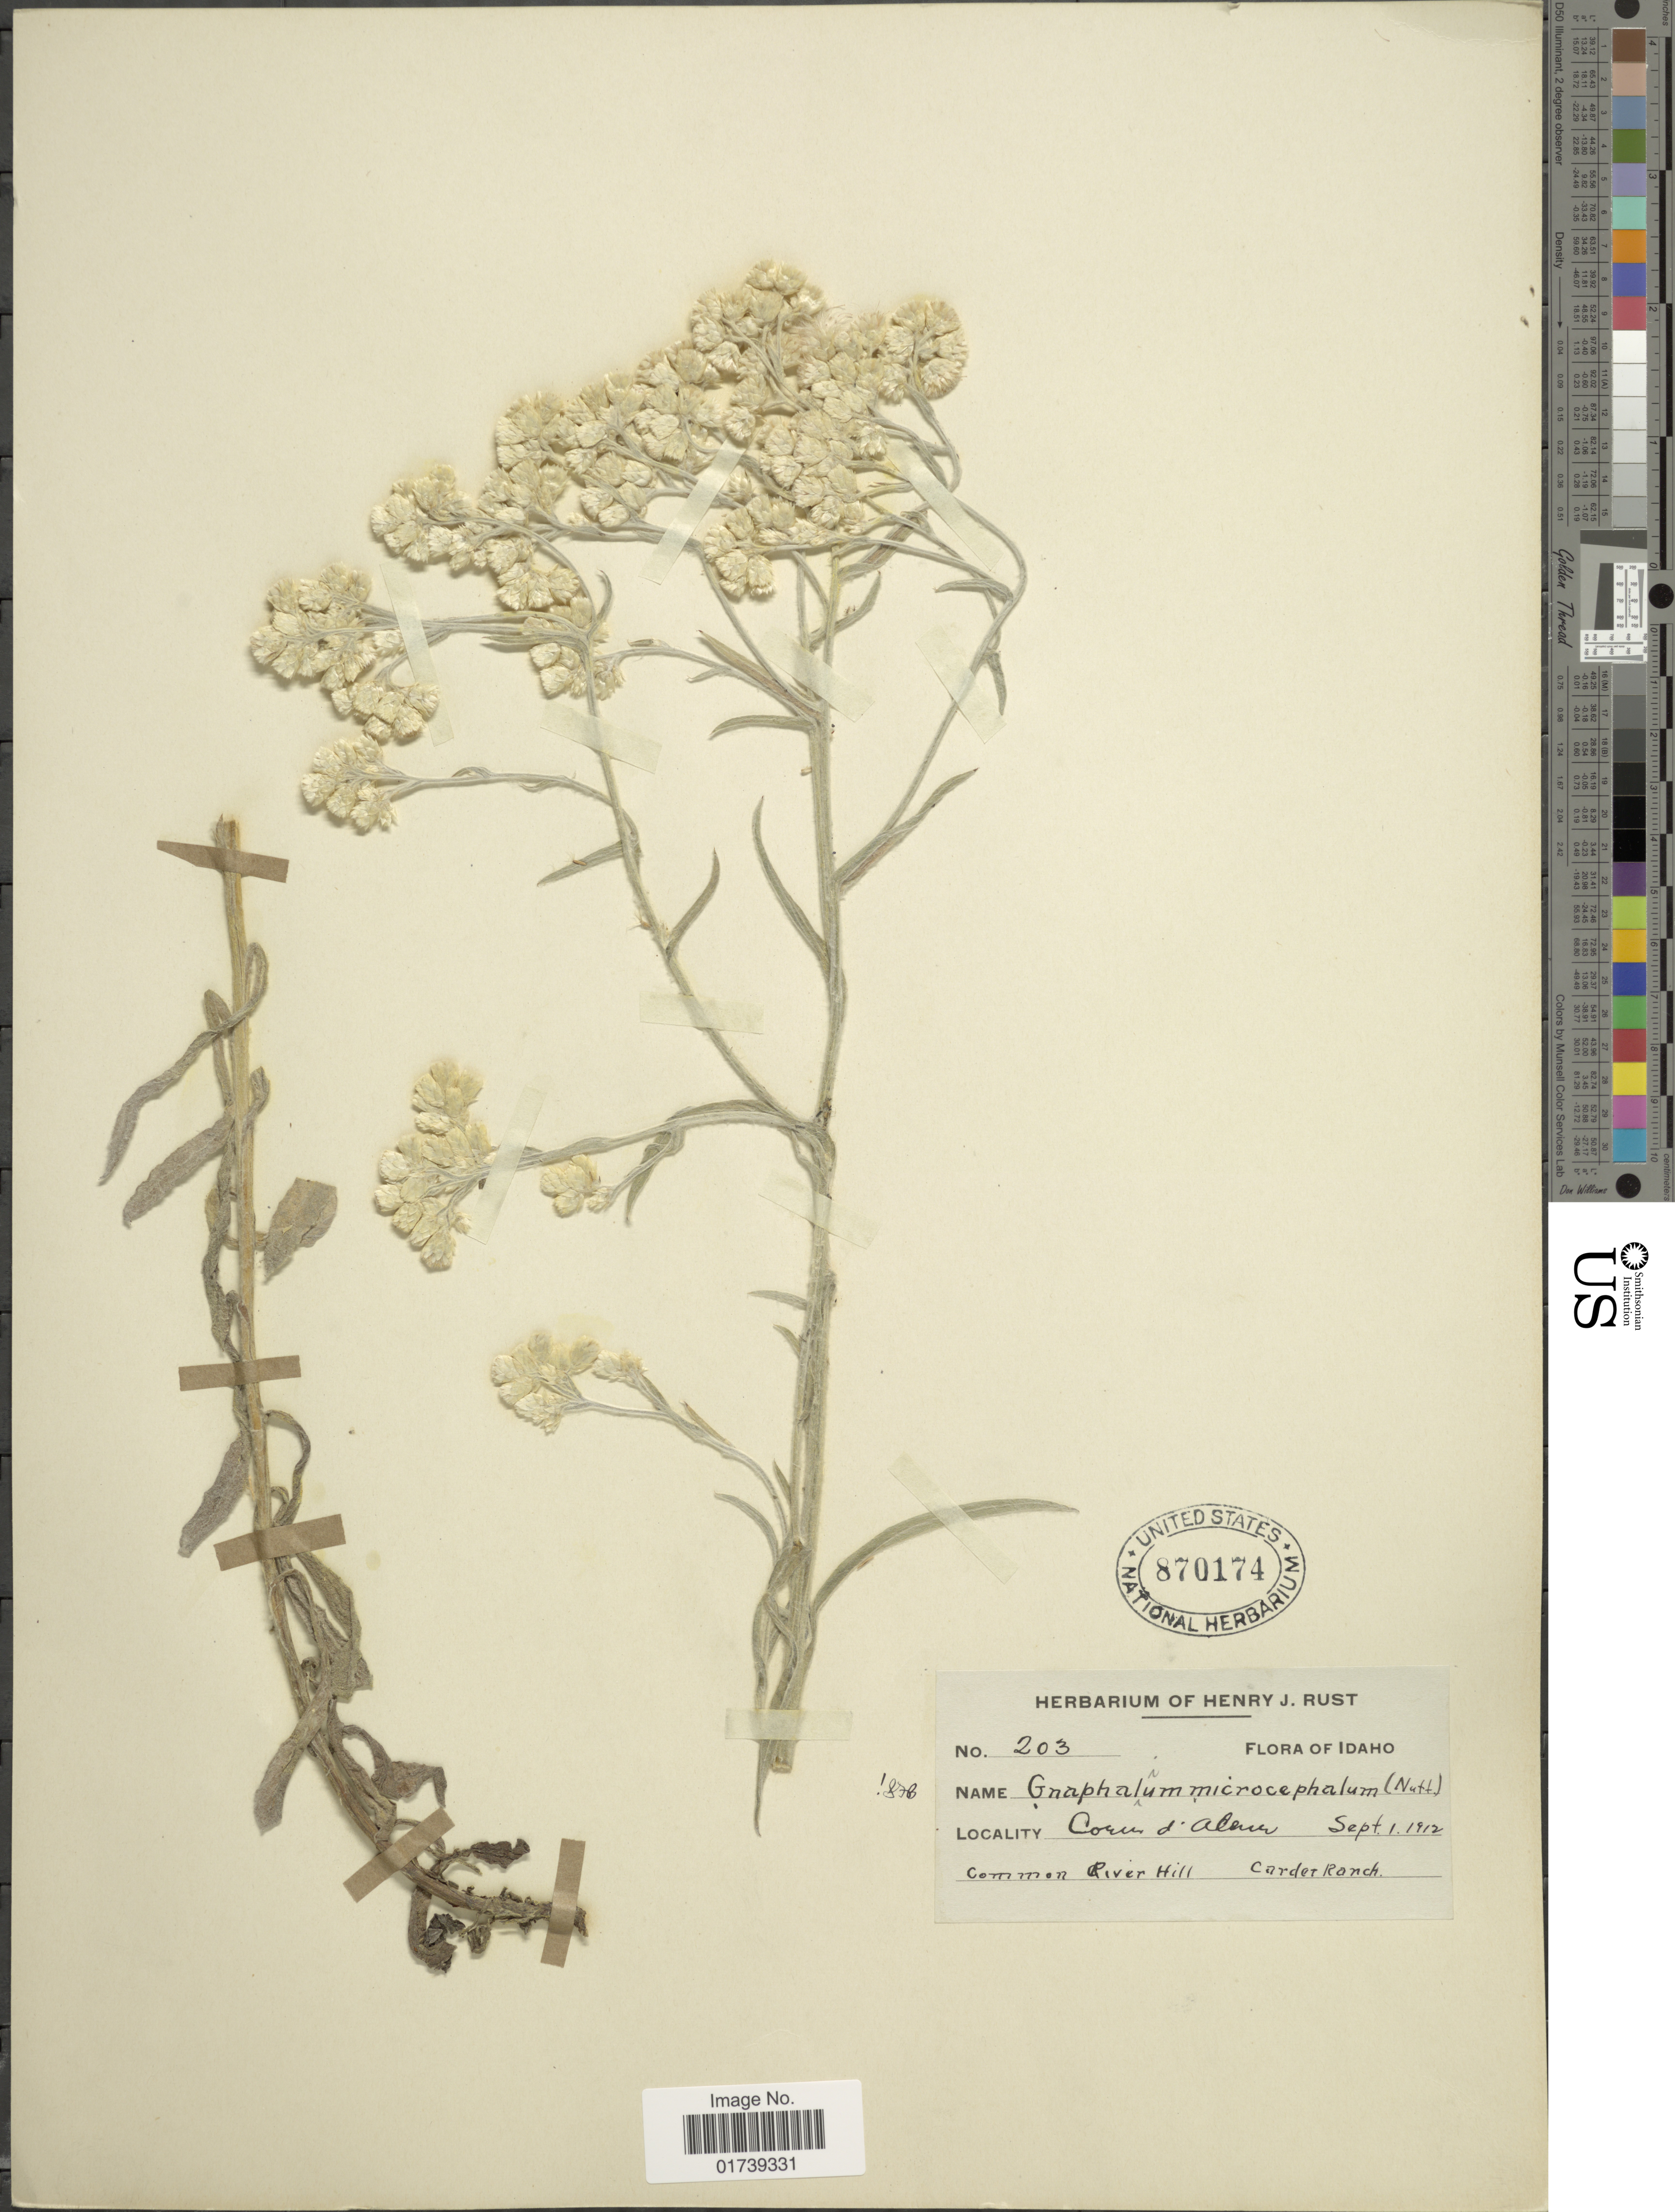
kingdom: Plantae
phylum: Tracheophyta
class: Magnoliopsida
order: Asterales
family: Asteraceae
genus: Pseudognaphalium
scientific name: Pseudognaphalium microcephalum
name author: (Nutt.) Anderb.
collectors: ex herb. Henry J. Rust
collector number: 203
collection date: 1912-09-01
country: United States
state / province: Idaho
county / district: Kootenai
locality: Coeur d'Alene, common River Hill, Carder Ranch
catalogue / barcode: US 870174